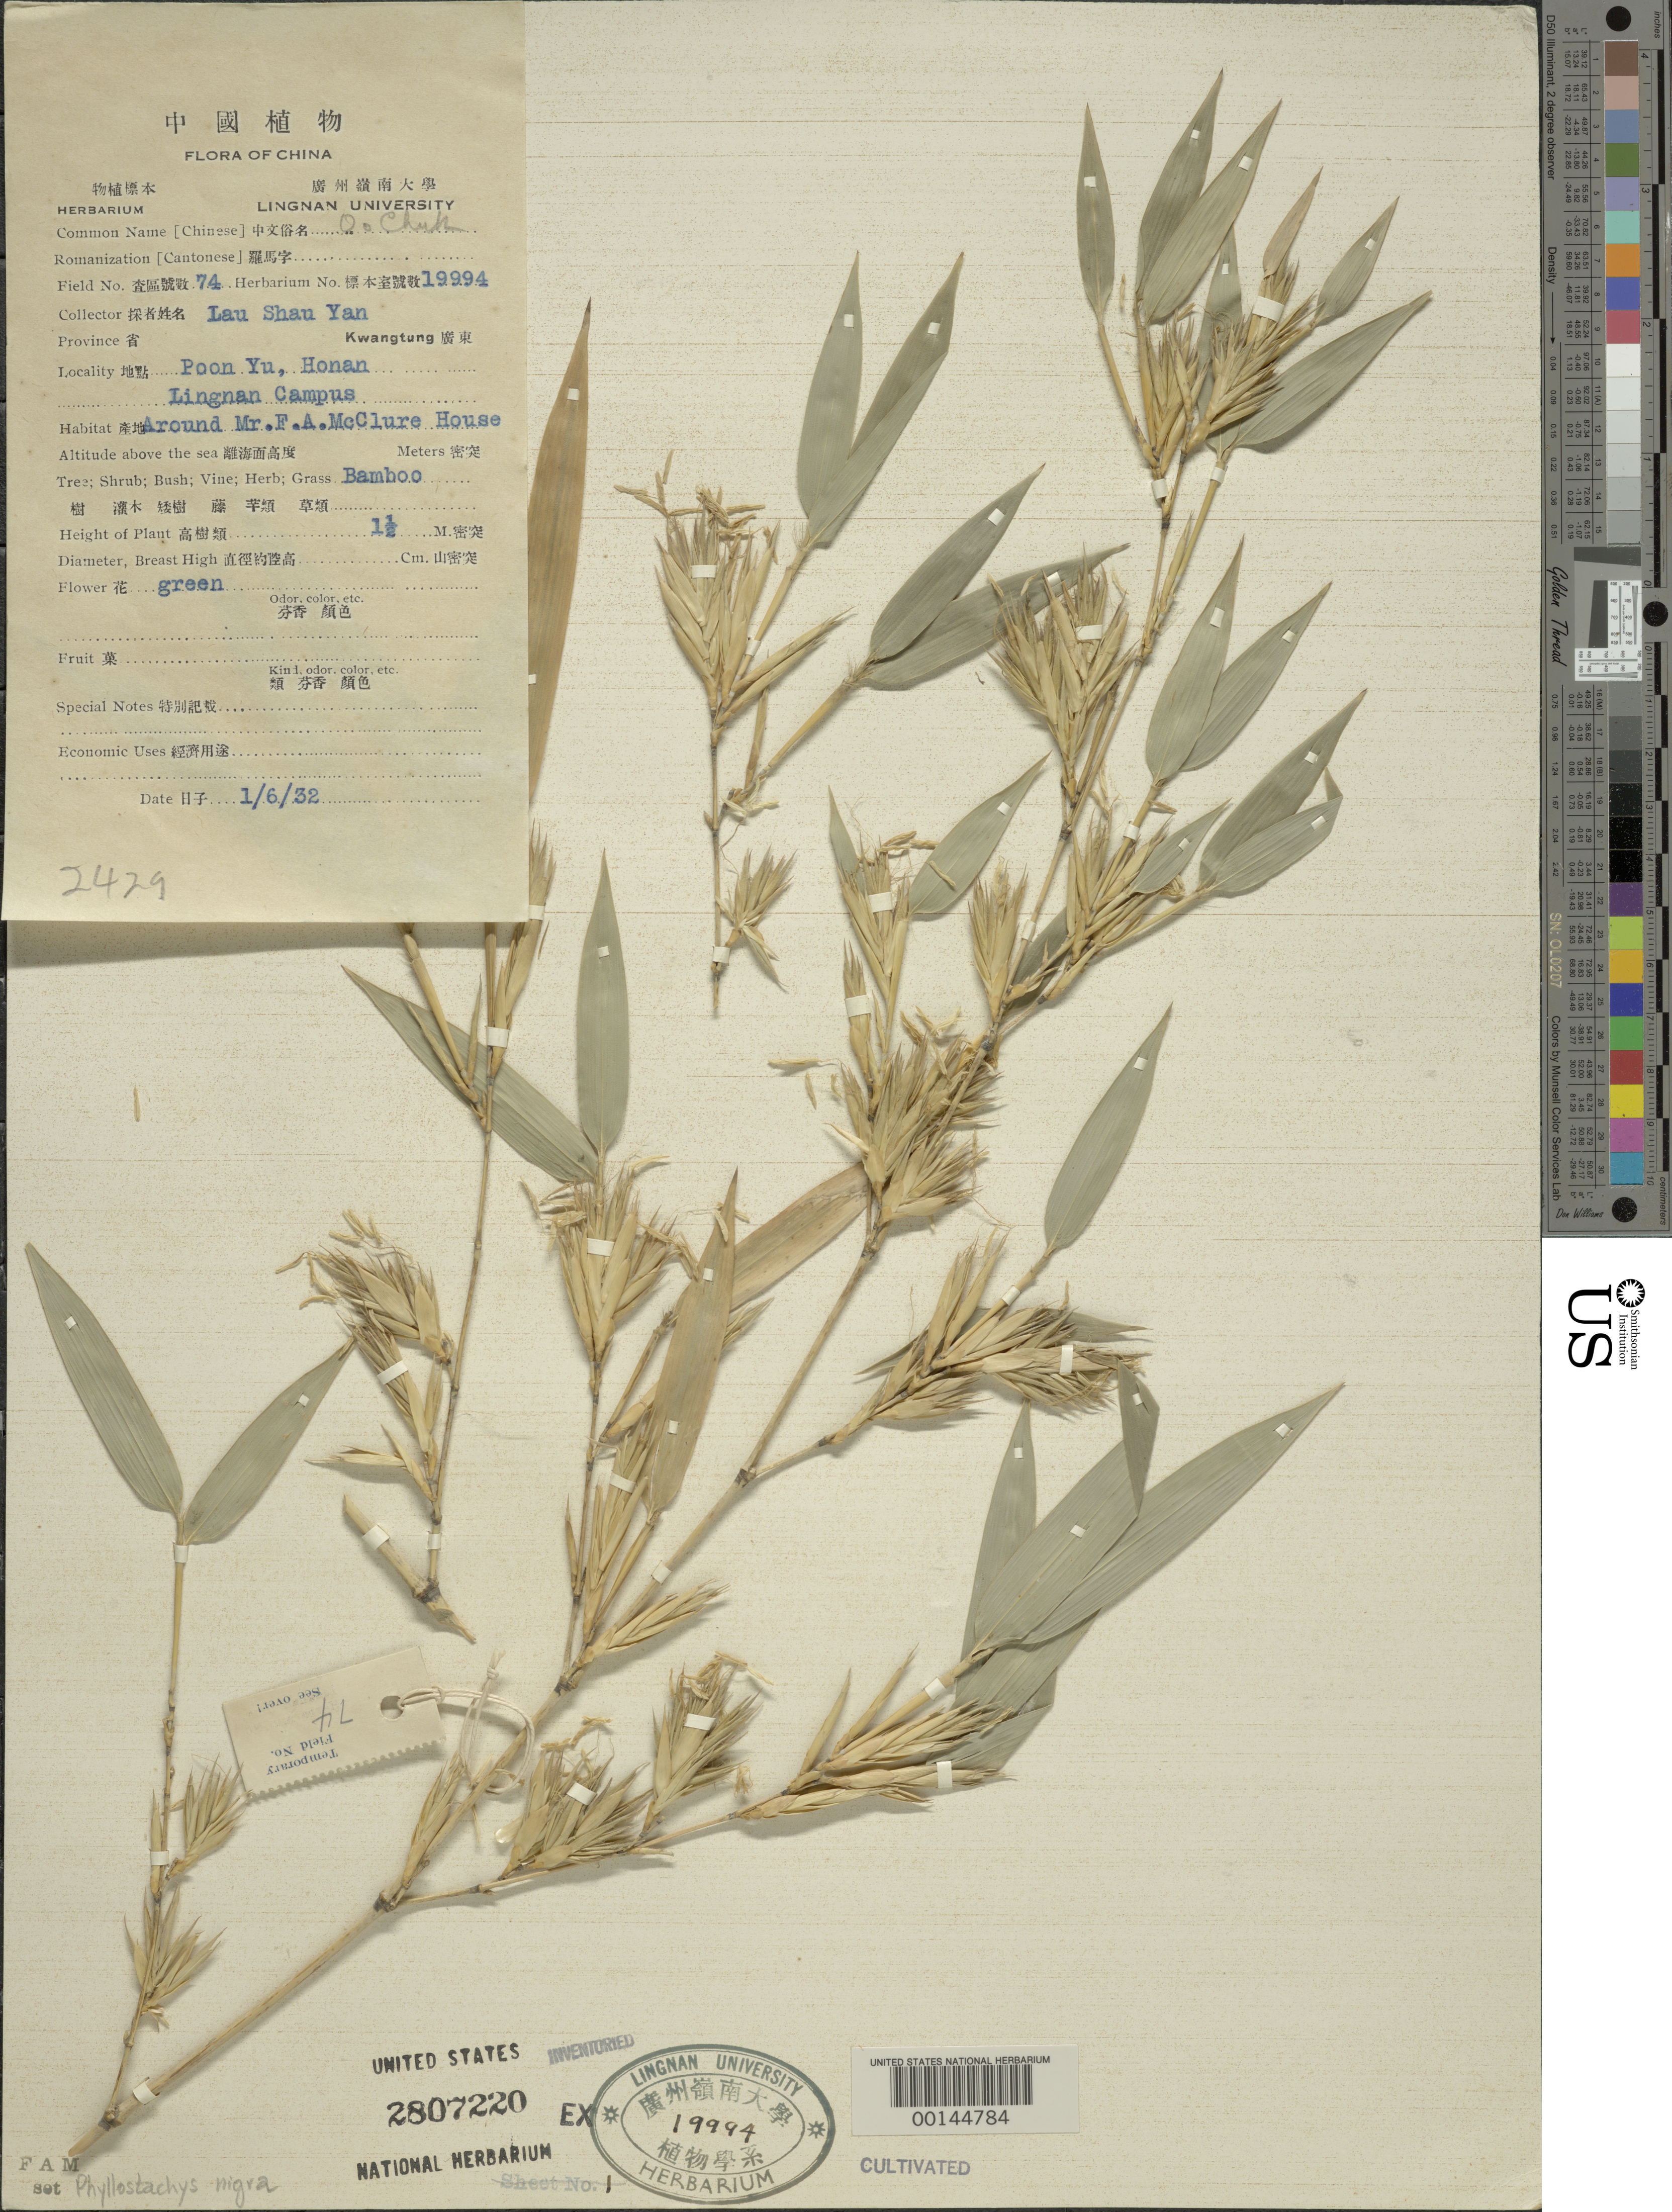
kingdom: Plantae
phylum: Tracheophyta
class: Liliopsida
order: Poales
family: Poaceae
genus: Phyllostachys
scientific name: Phyllostachys nigra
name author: (Lodd. ex Lindl.) Munro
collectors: S. Y. Lau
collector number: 74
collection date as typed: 06 Jan 1932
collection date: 1932-01-06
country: China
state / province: Guangdong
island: Honam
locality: Honan, poon yu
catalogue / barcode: US 2807220